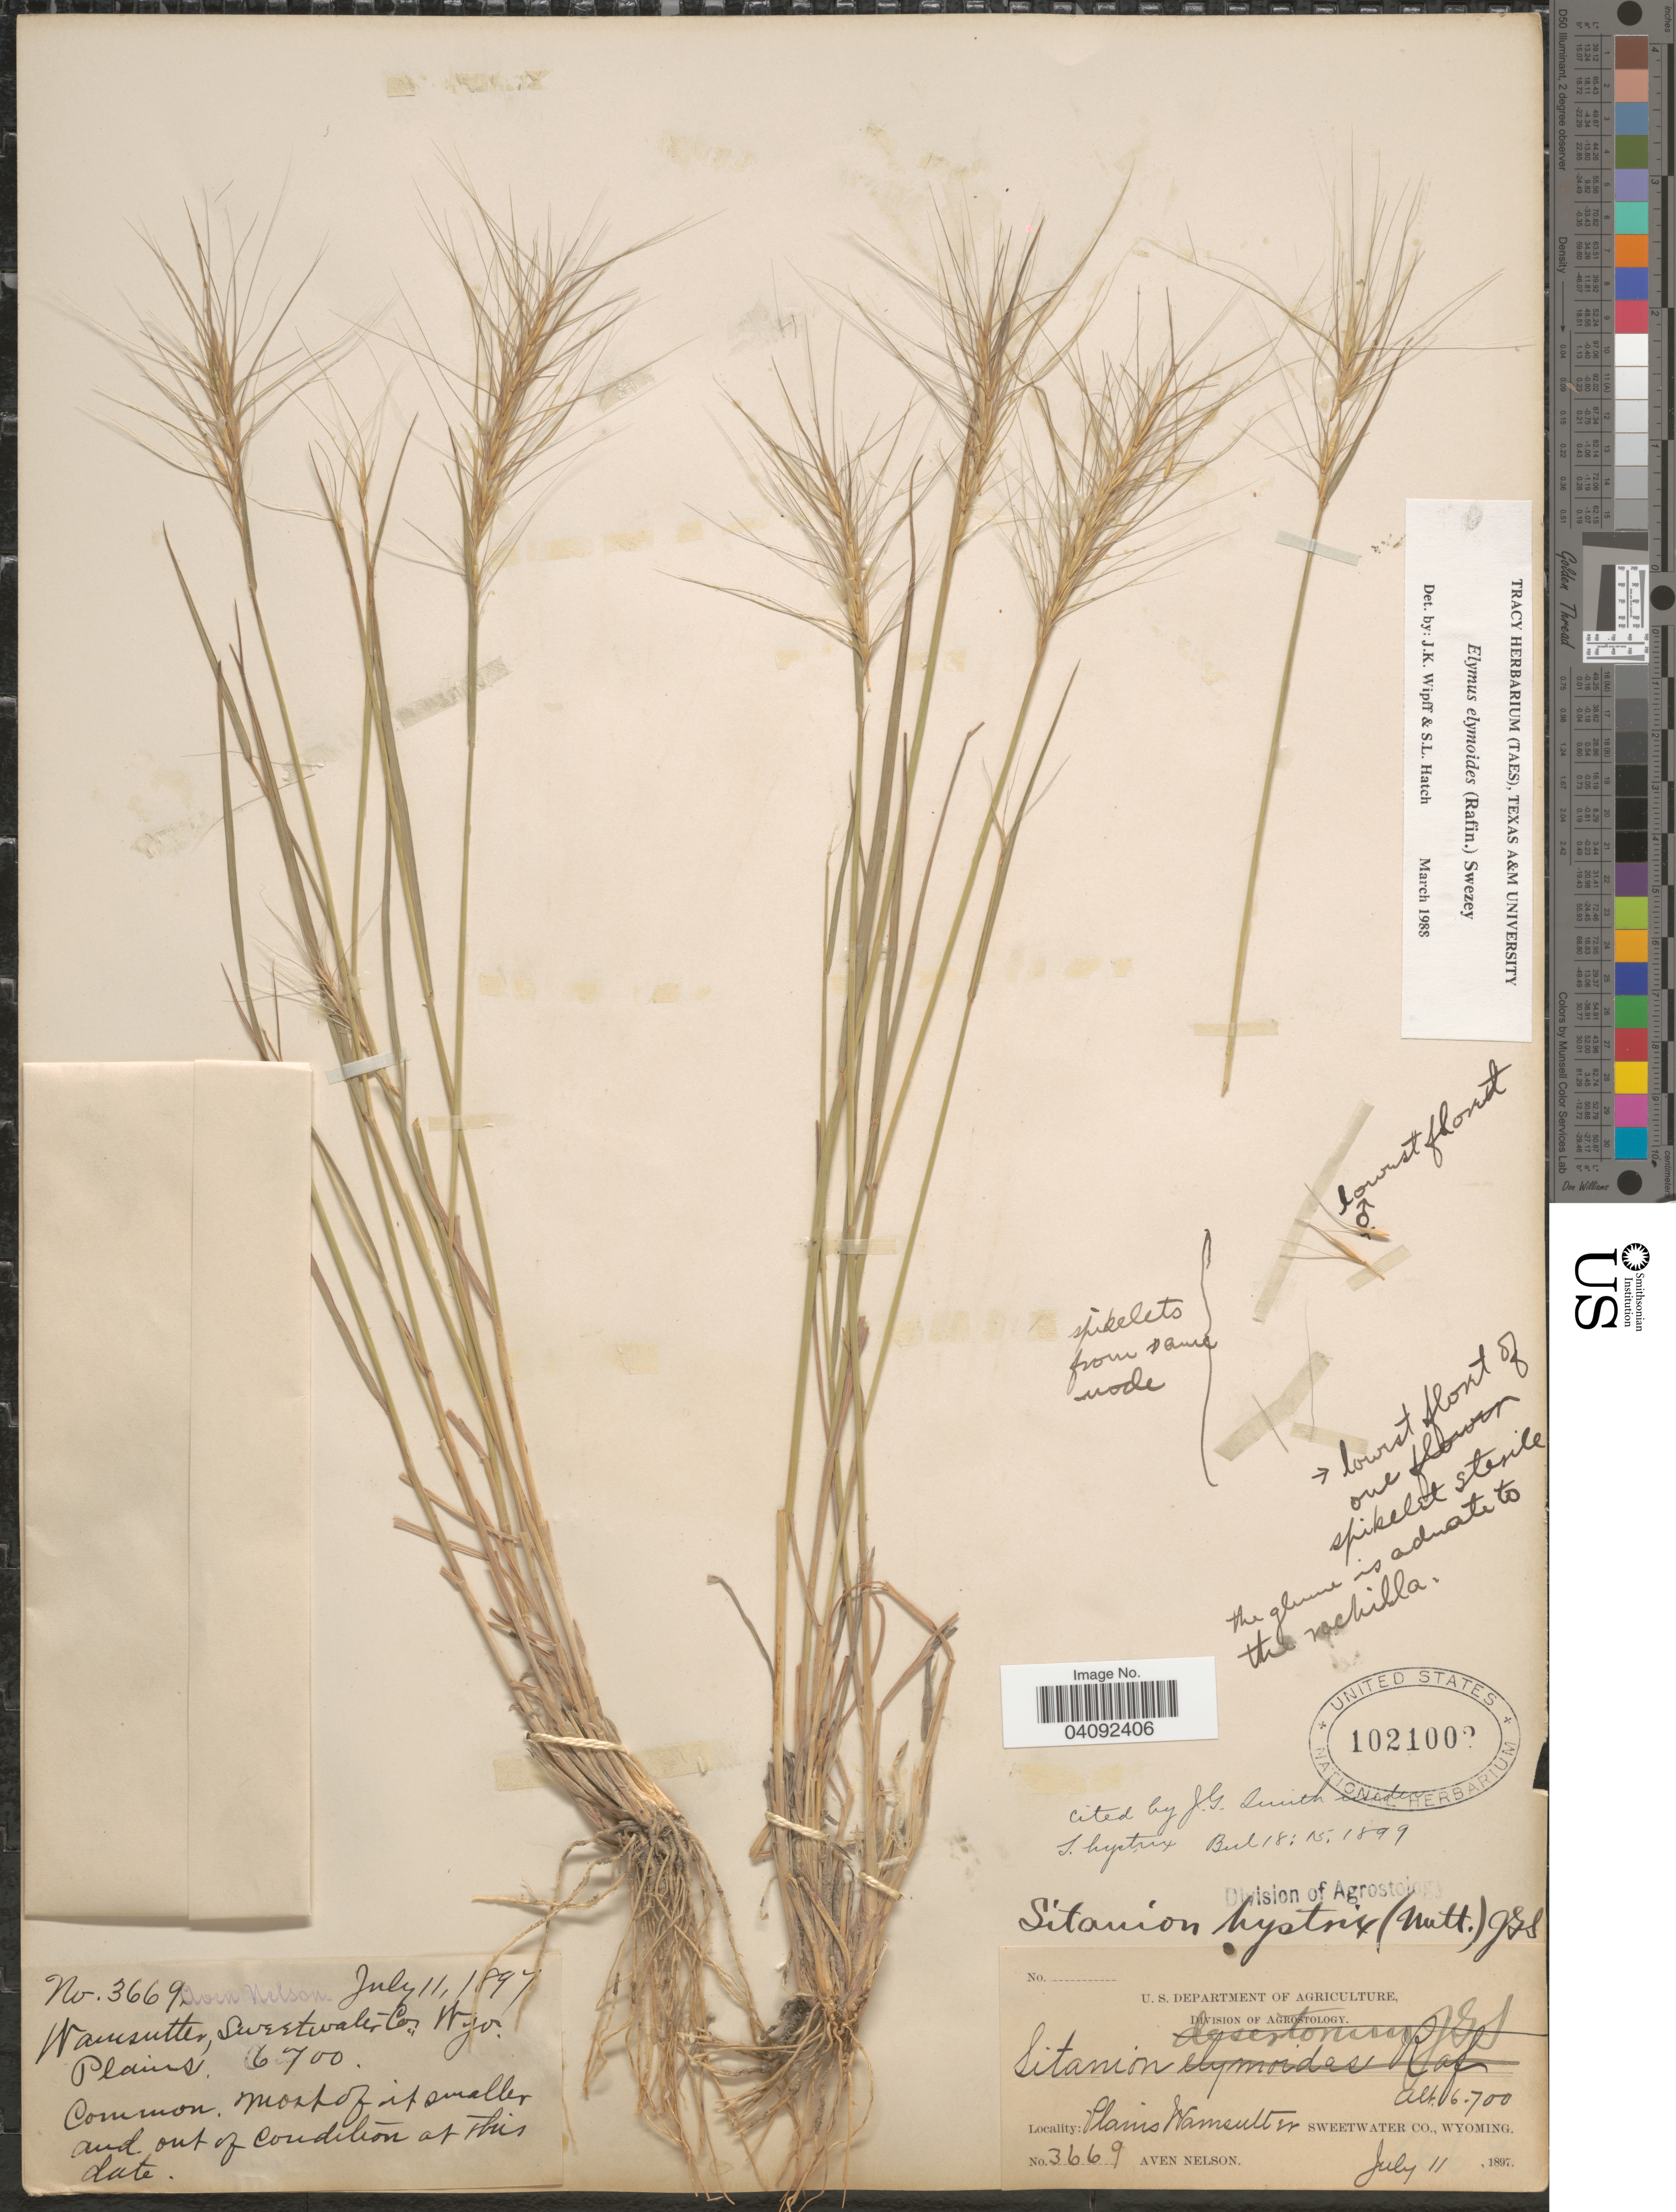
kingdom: Plantae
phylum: Tracheophyta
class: Liliopsida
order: Poales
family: Poaceae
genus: Elymus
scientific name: Elymus elymoides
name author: (Raf.) Swezey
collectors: A. Nelson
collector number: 3669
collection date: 1897-07-11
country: United States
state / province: Wyoming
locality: Plains Wamsutter. Sweetwater Co.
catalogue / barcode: US 1021002